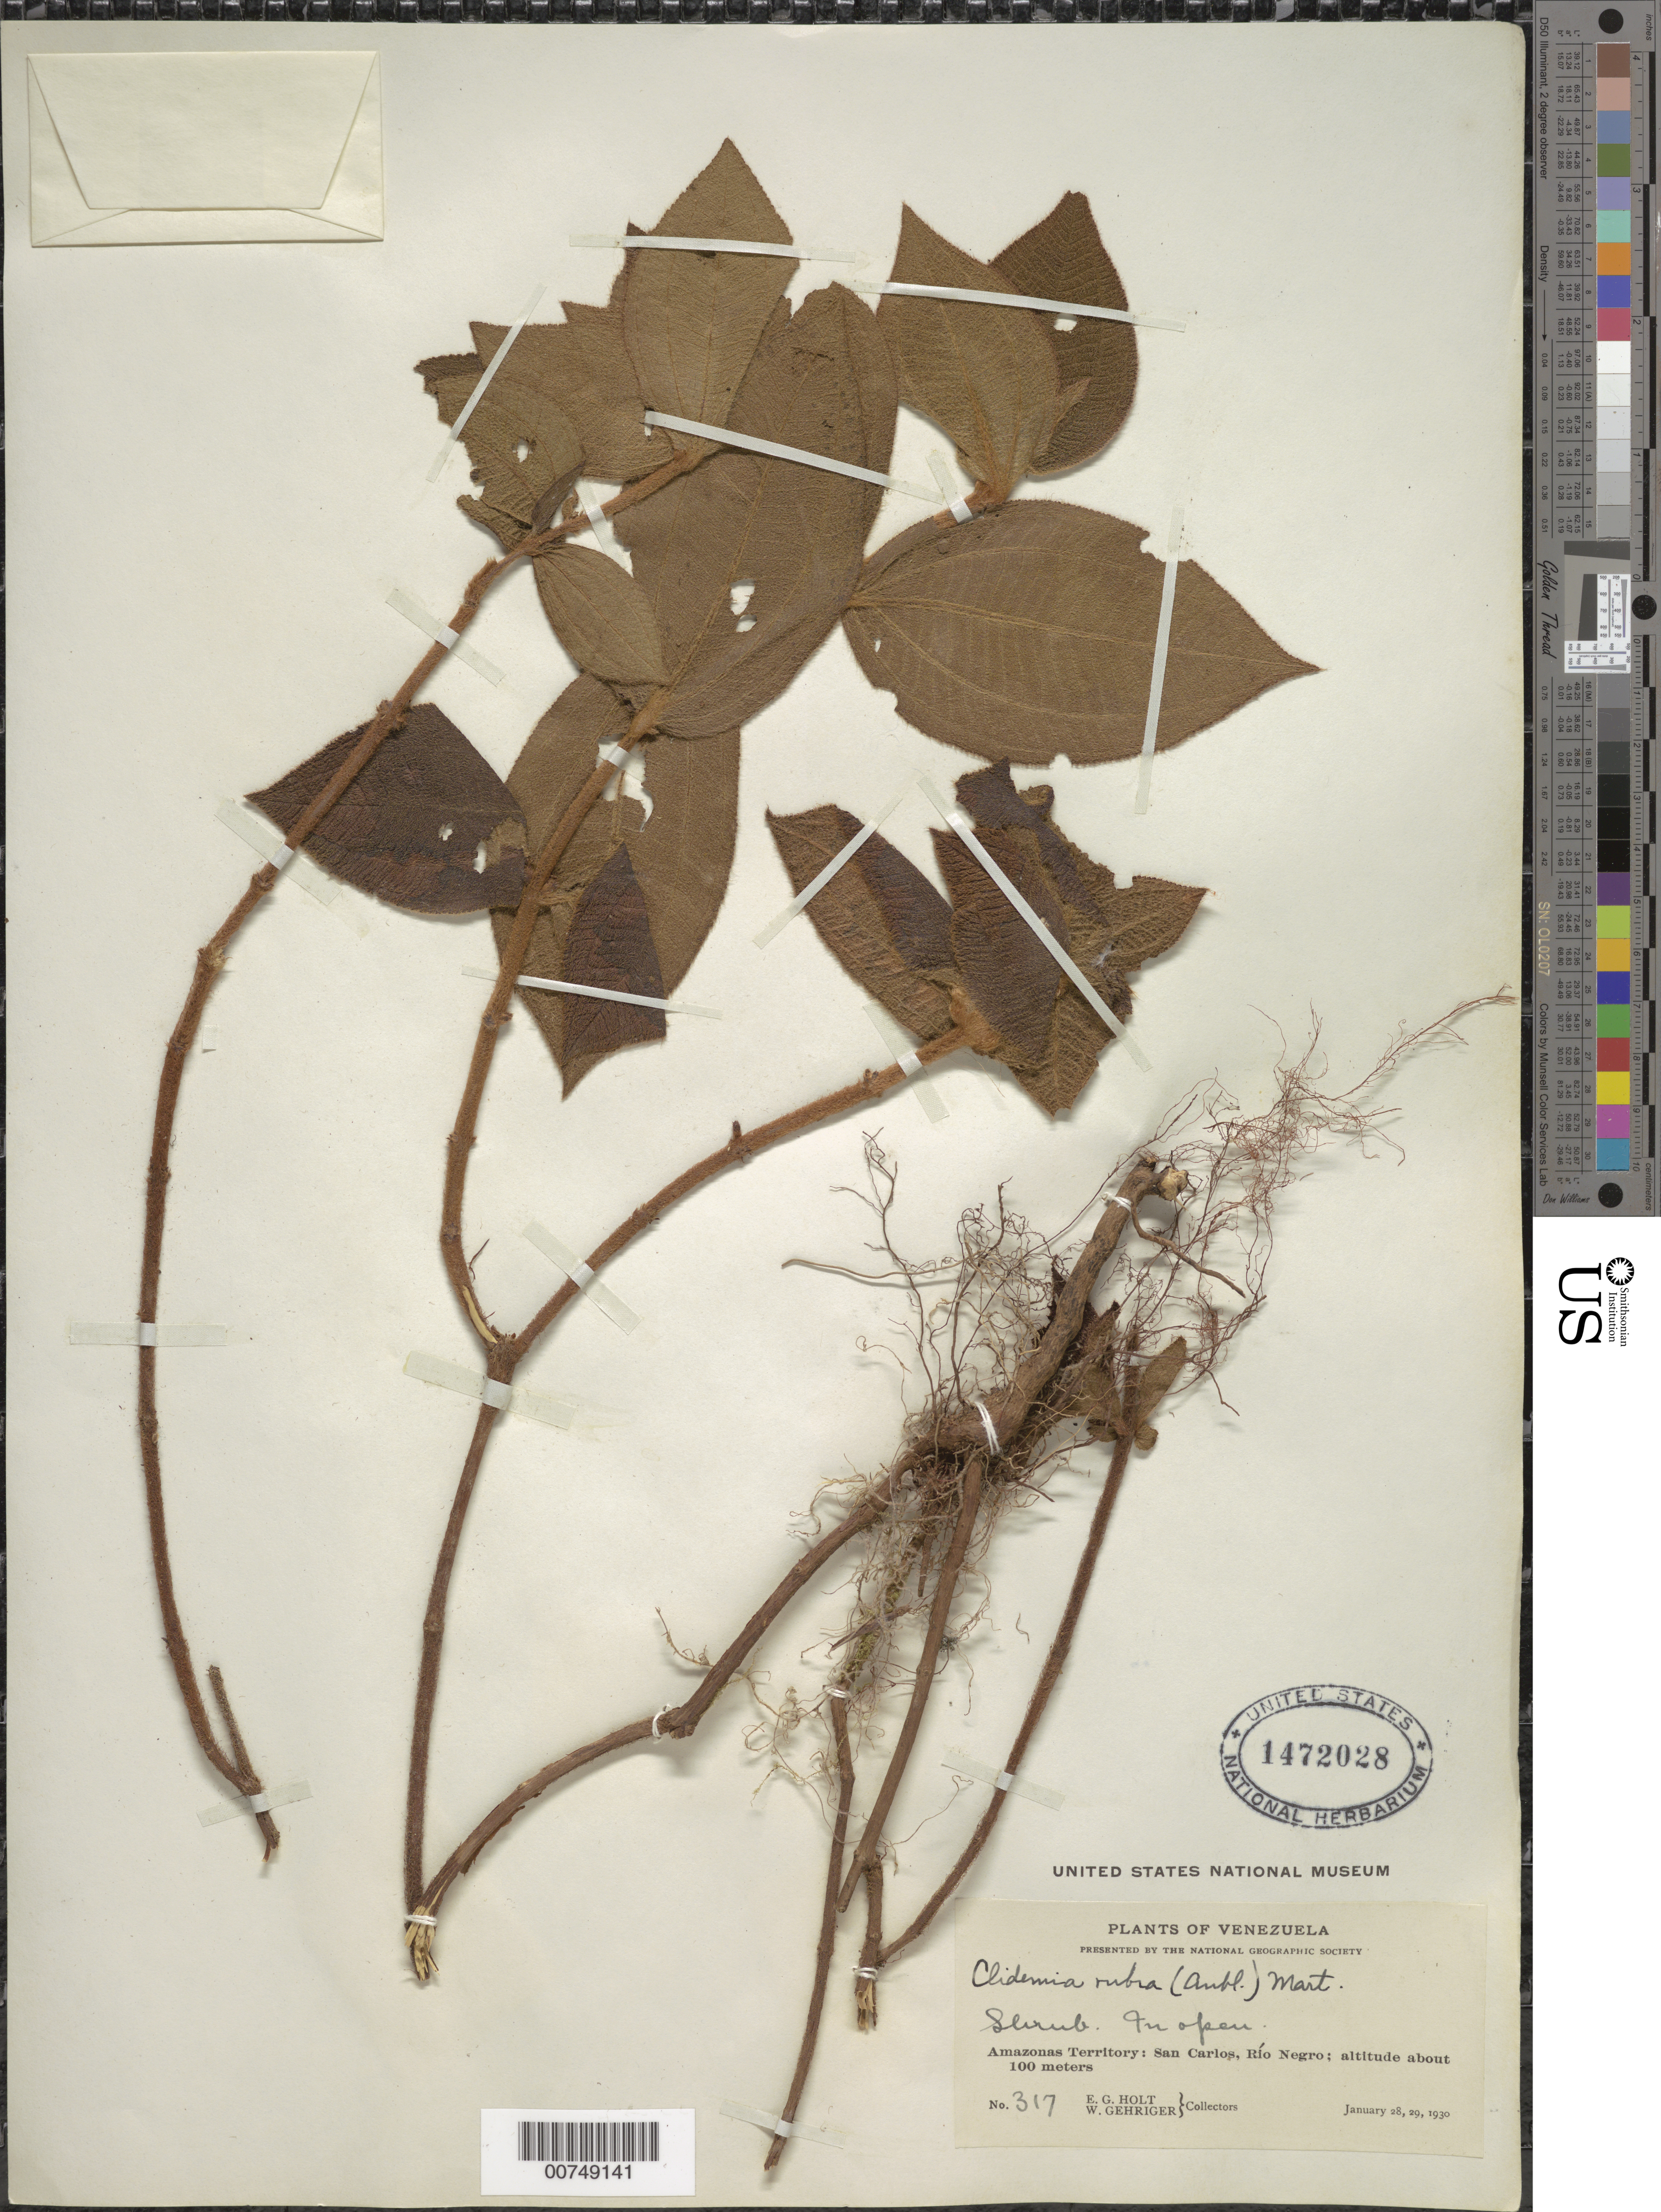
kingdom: Plantae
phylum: Tracheophyta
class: Magnoliopsida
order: Myrtales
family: Melastomataceae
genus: Clidemia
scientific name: Clidemia rubra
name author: (Aubl.) Mart.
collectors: E. Holt & W. Gehriger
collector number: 317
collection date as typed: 28-Jan-30 to 29-Jan-30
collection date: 1930-01-28/1930-01-29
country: Venezuela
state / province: Amazonas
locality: San Carlos de Río Negro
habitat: In open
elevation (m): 100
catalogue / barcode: US 1472028